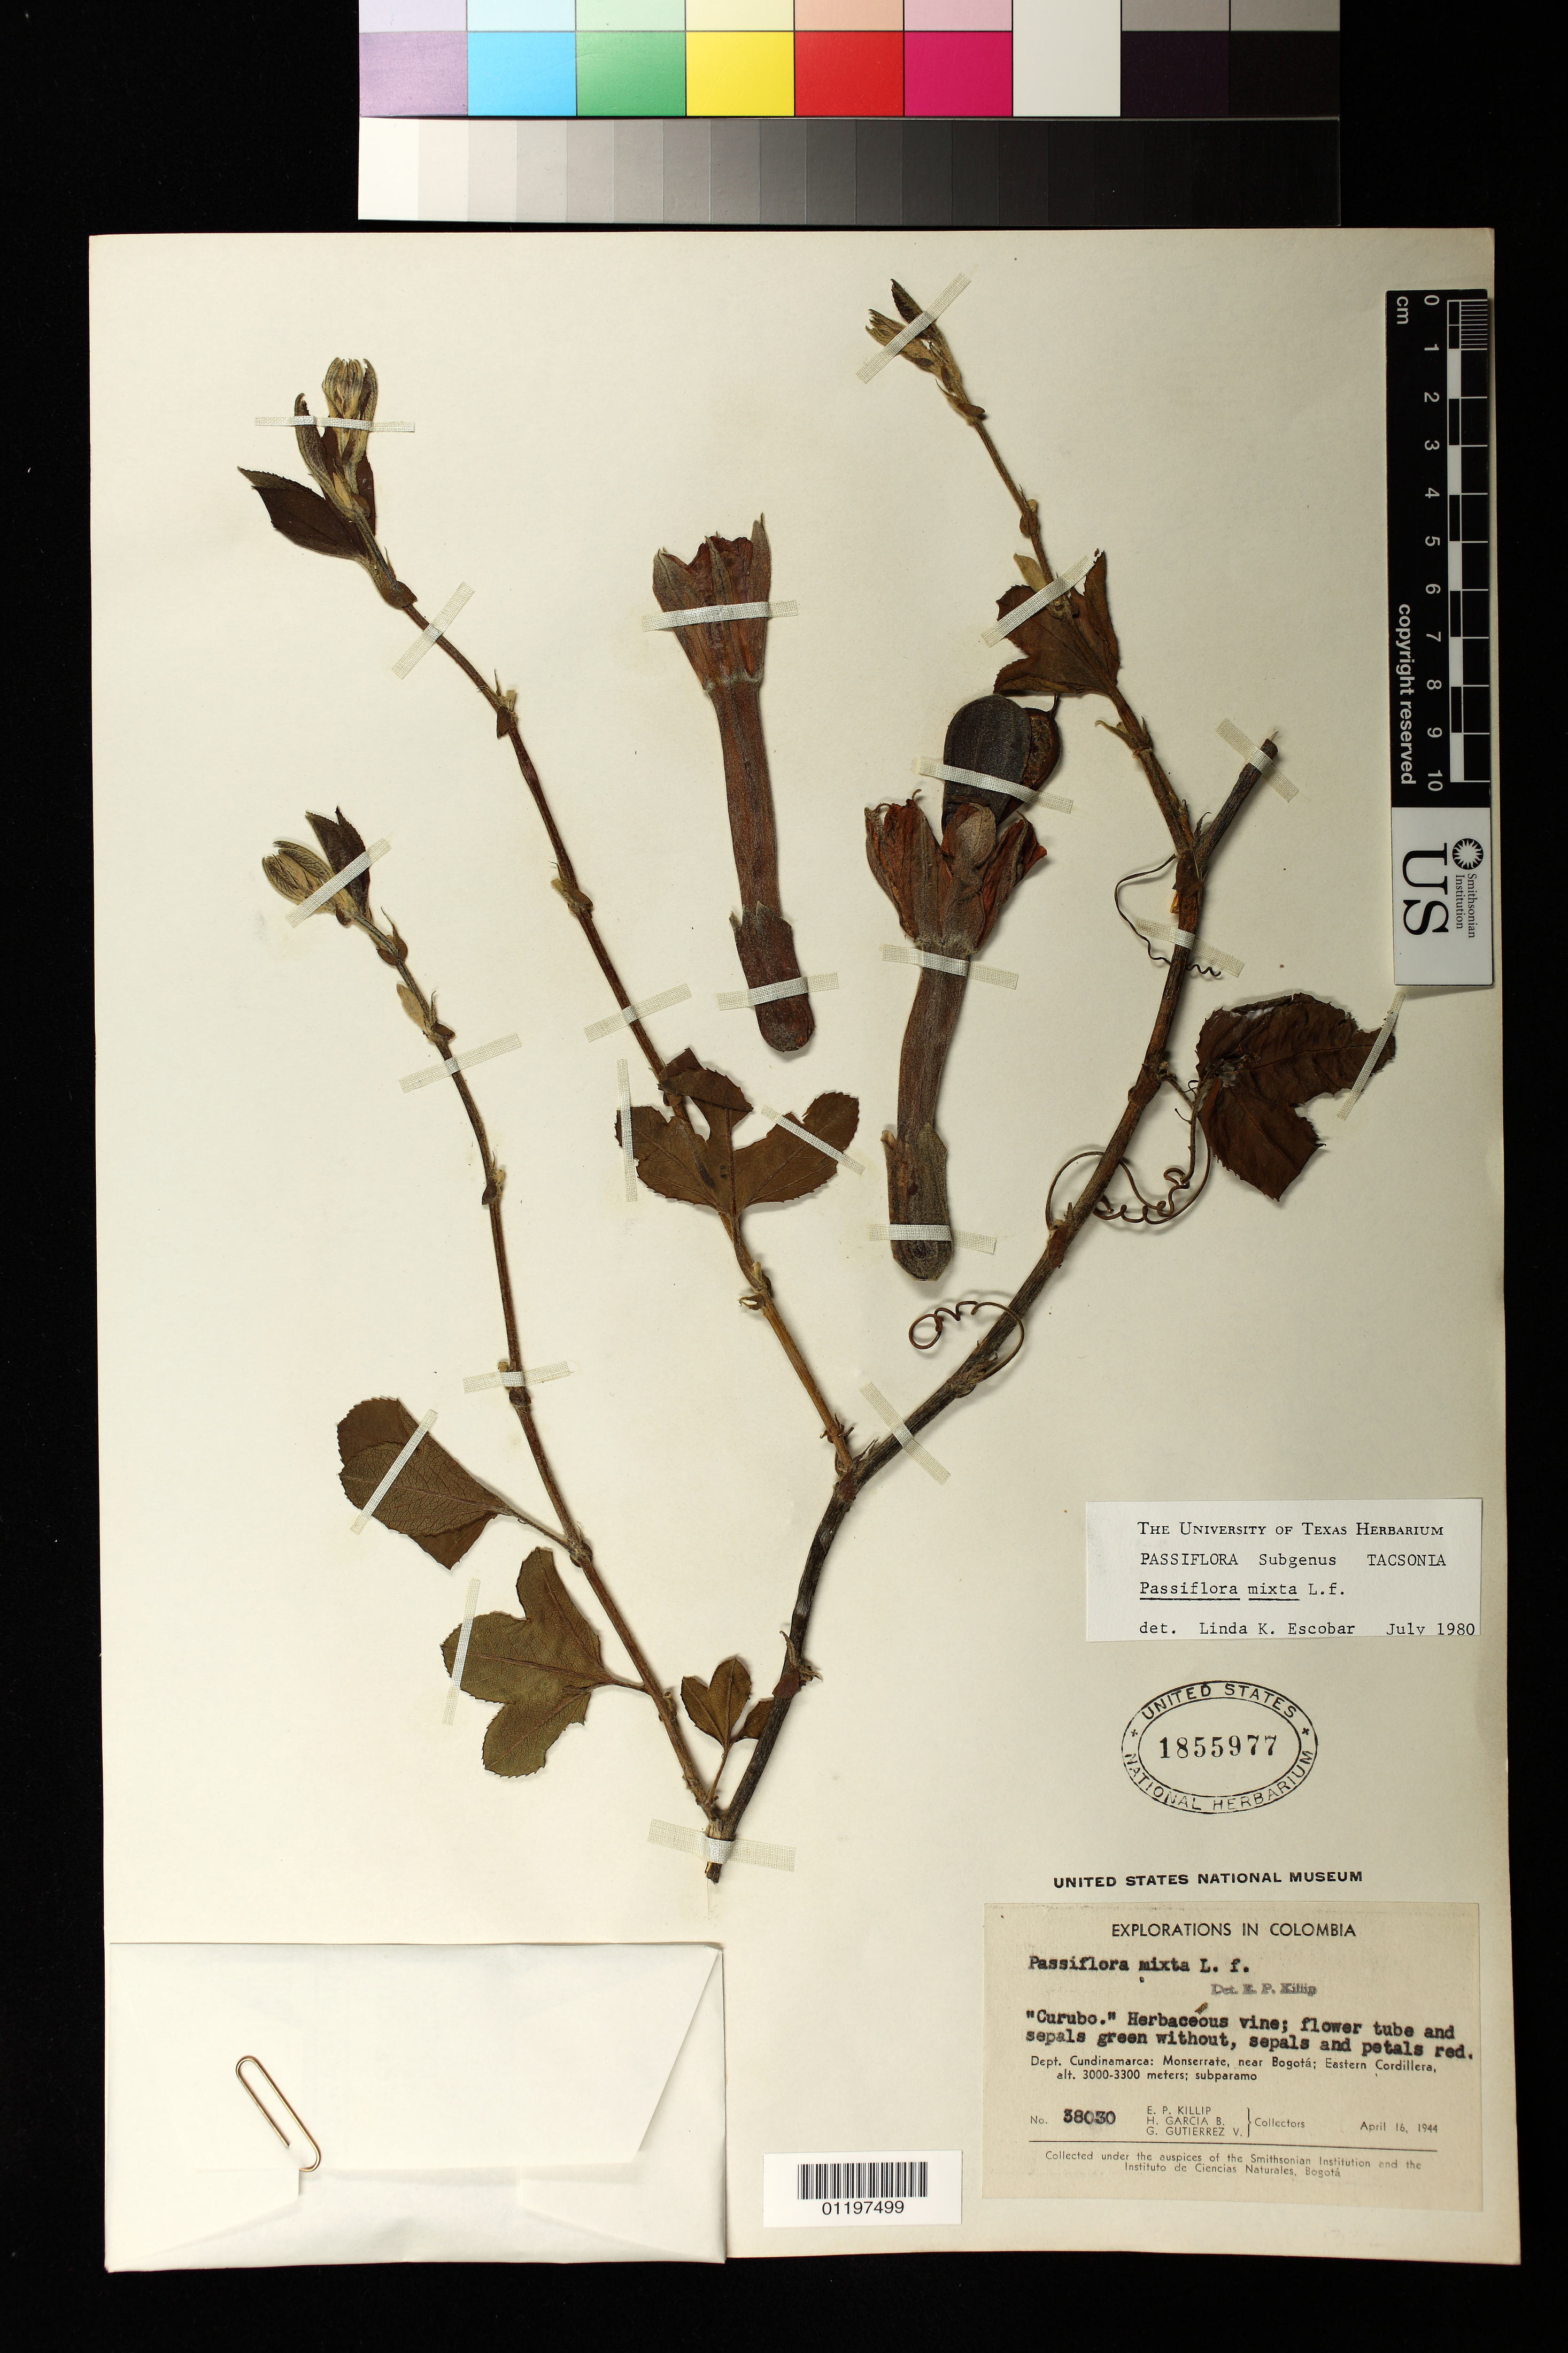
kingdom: Plantae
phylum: Tracheophyta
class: Magnoliopsida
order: Malpighiales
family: Passifloraceae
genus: Passiflora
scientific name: Passiflora mixta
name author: L. f.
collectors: E. P. Killip, H. García Barriga & G. Gutiérrez V.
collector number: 38030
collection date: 1944-04-16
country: Colombia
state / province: Cundinamarca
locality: Dept. Cundinamarca: Monserrate, near Bogotá; Eastern Cordillera.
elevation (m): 3000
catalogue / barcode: US 1855977